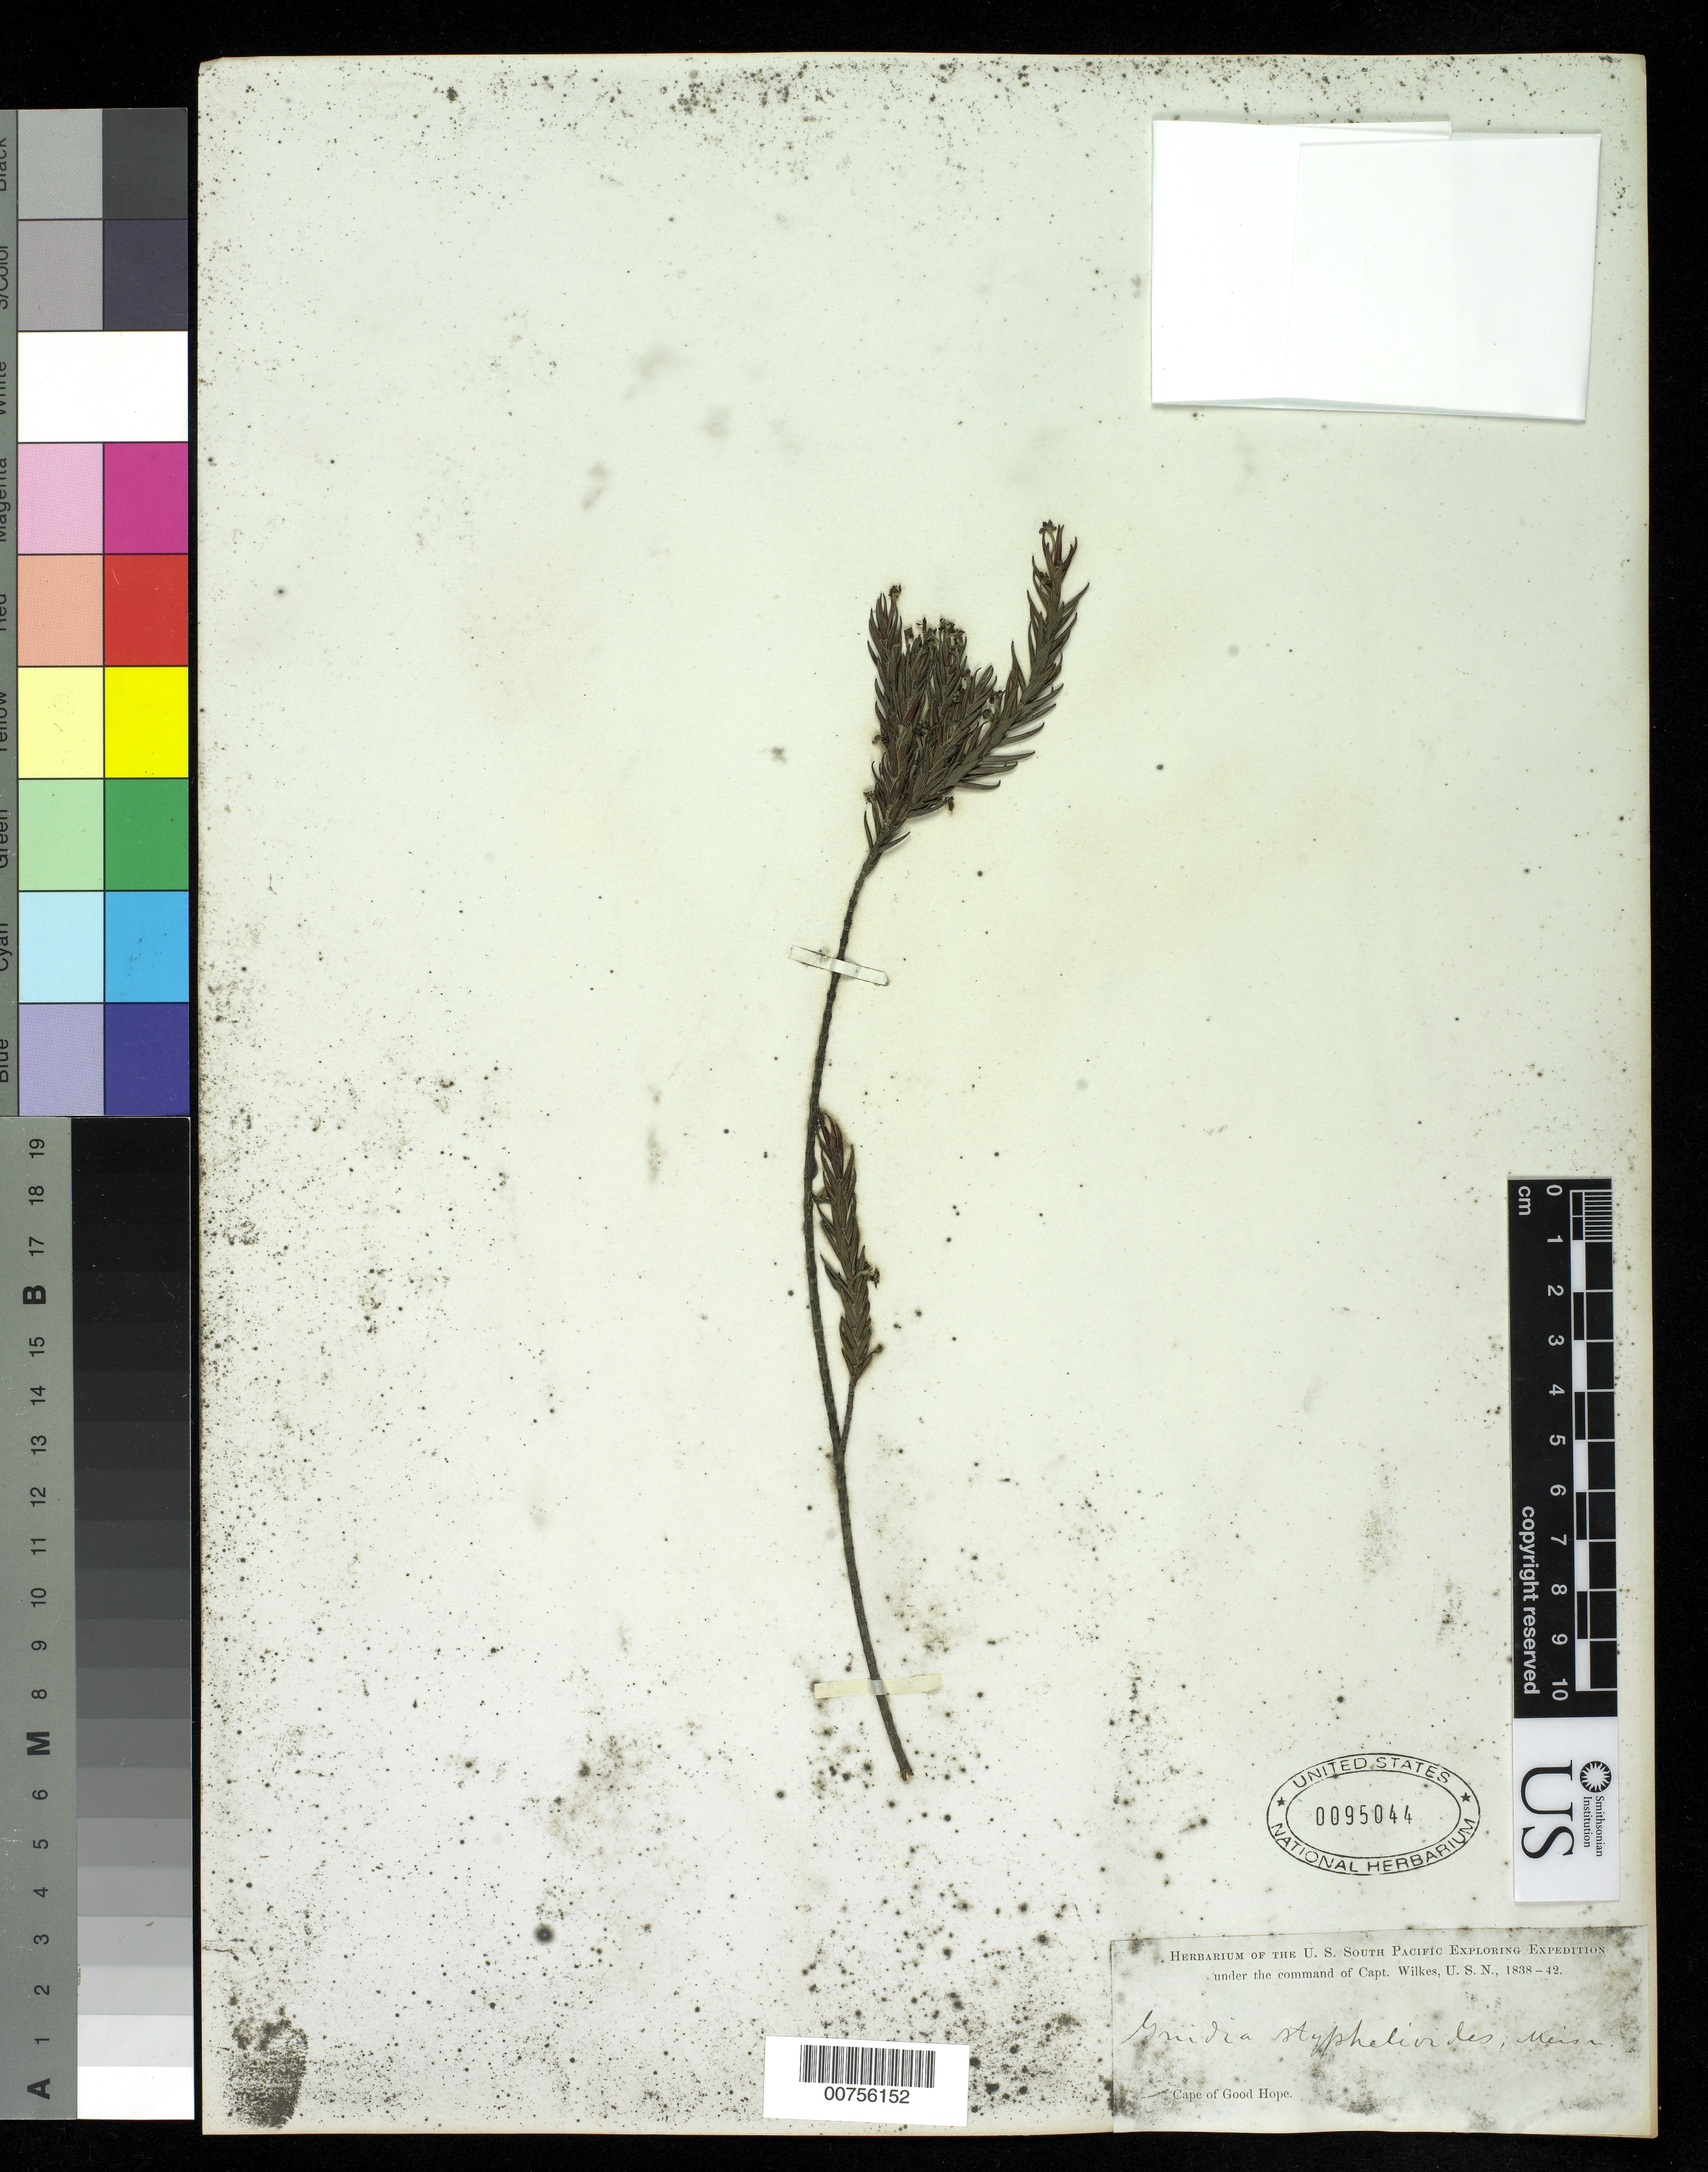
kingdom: Plantae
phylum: Tracheophyta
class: Magnoliopsida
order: Malvales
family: Thymelaeaceae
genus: Struthiola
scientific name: Struthiola sp.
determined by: Rogers, Z. S.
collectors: Wilkes Explor. Exped.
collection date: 1838/1842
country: South Africa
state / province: Western Cape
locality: Cape of Good Hope. Cape Town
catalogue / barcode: US 95044